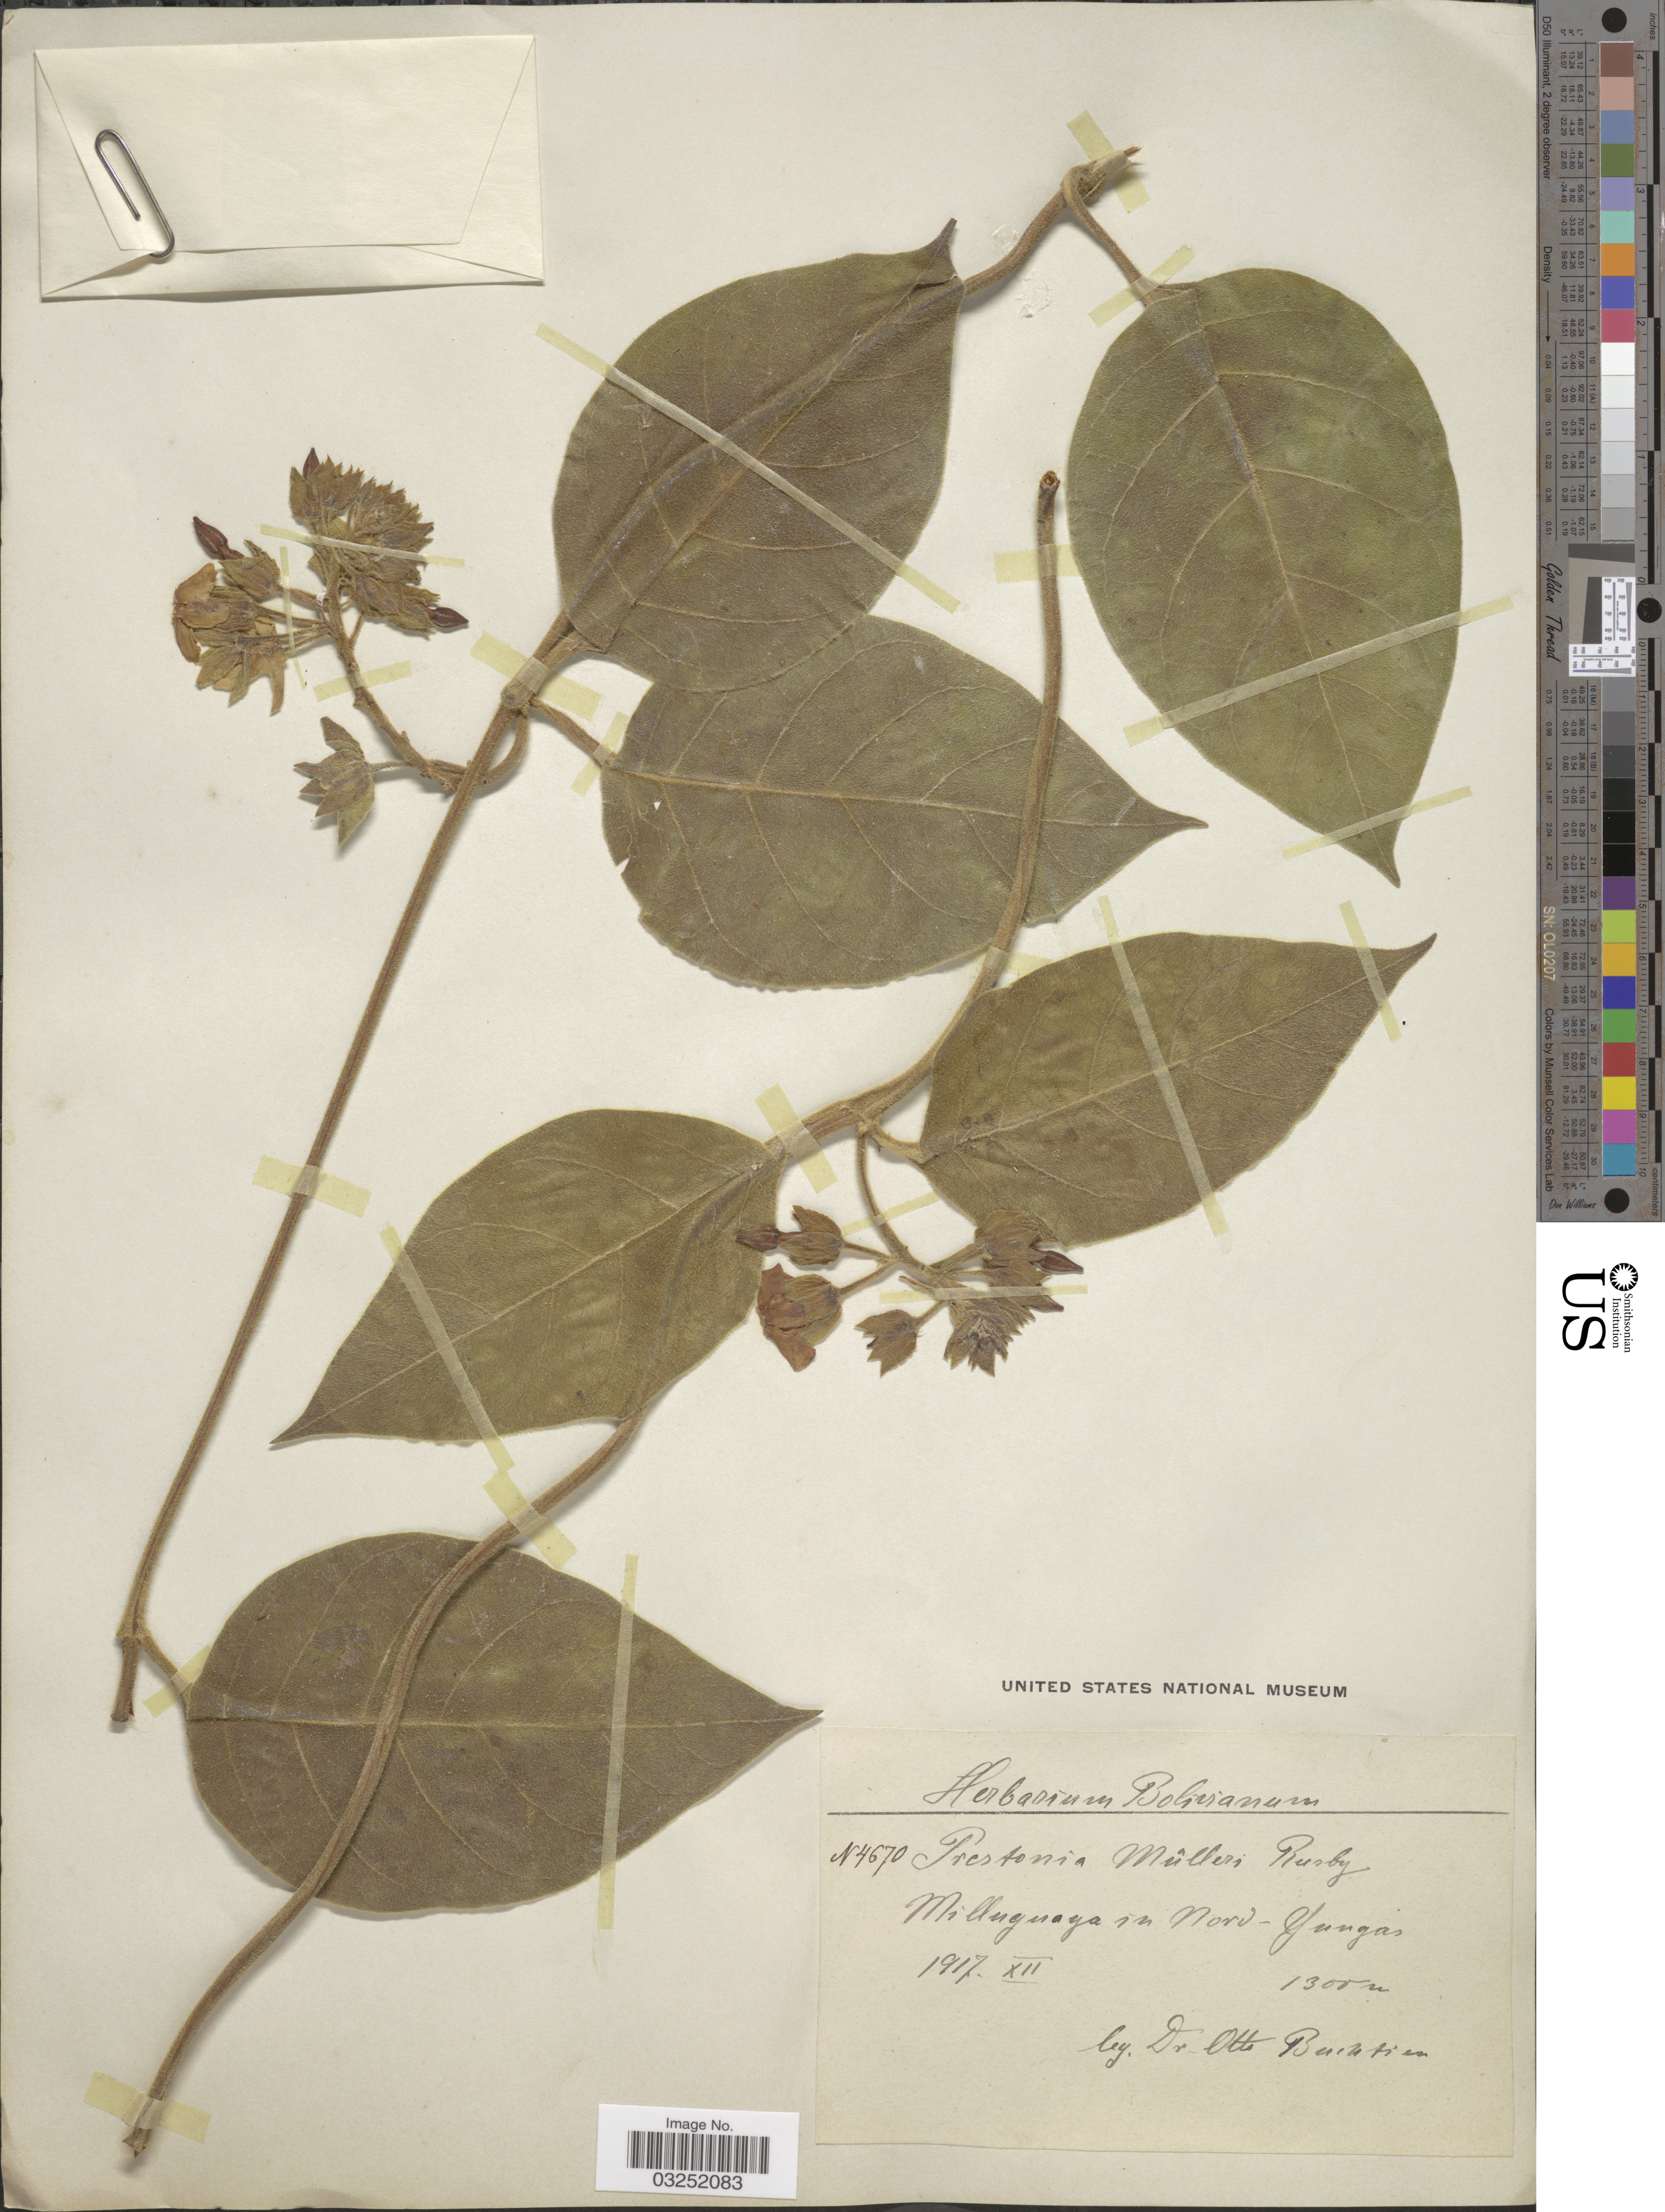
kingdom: Plantae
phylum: Tracheophyta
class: Magnoliopsida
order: Gentianales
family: Apocynaceae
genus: Prestonia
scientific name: Prestonia muelleri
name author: Rusby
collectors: O. Buchtien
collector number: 4670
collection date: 1917-12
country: Bolivia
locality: Milluguaya in Nord-Yungas.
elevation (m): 1300